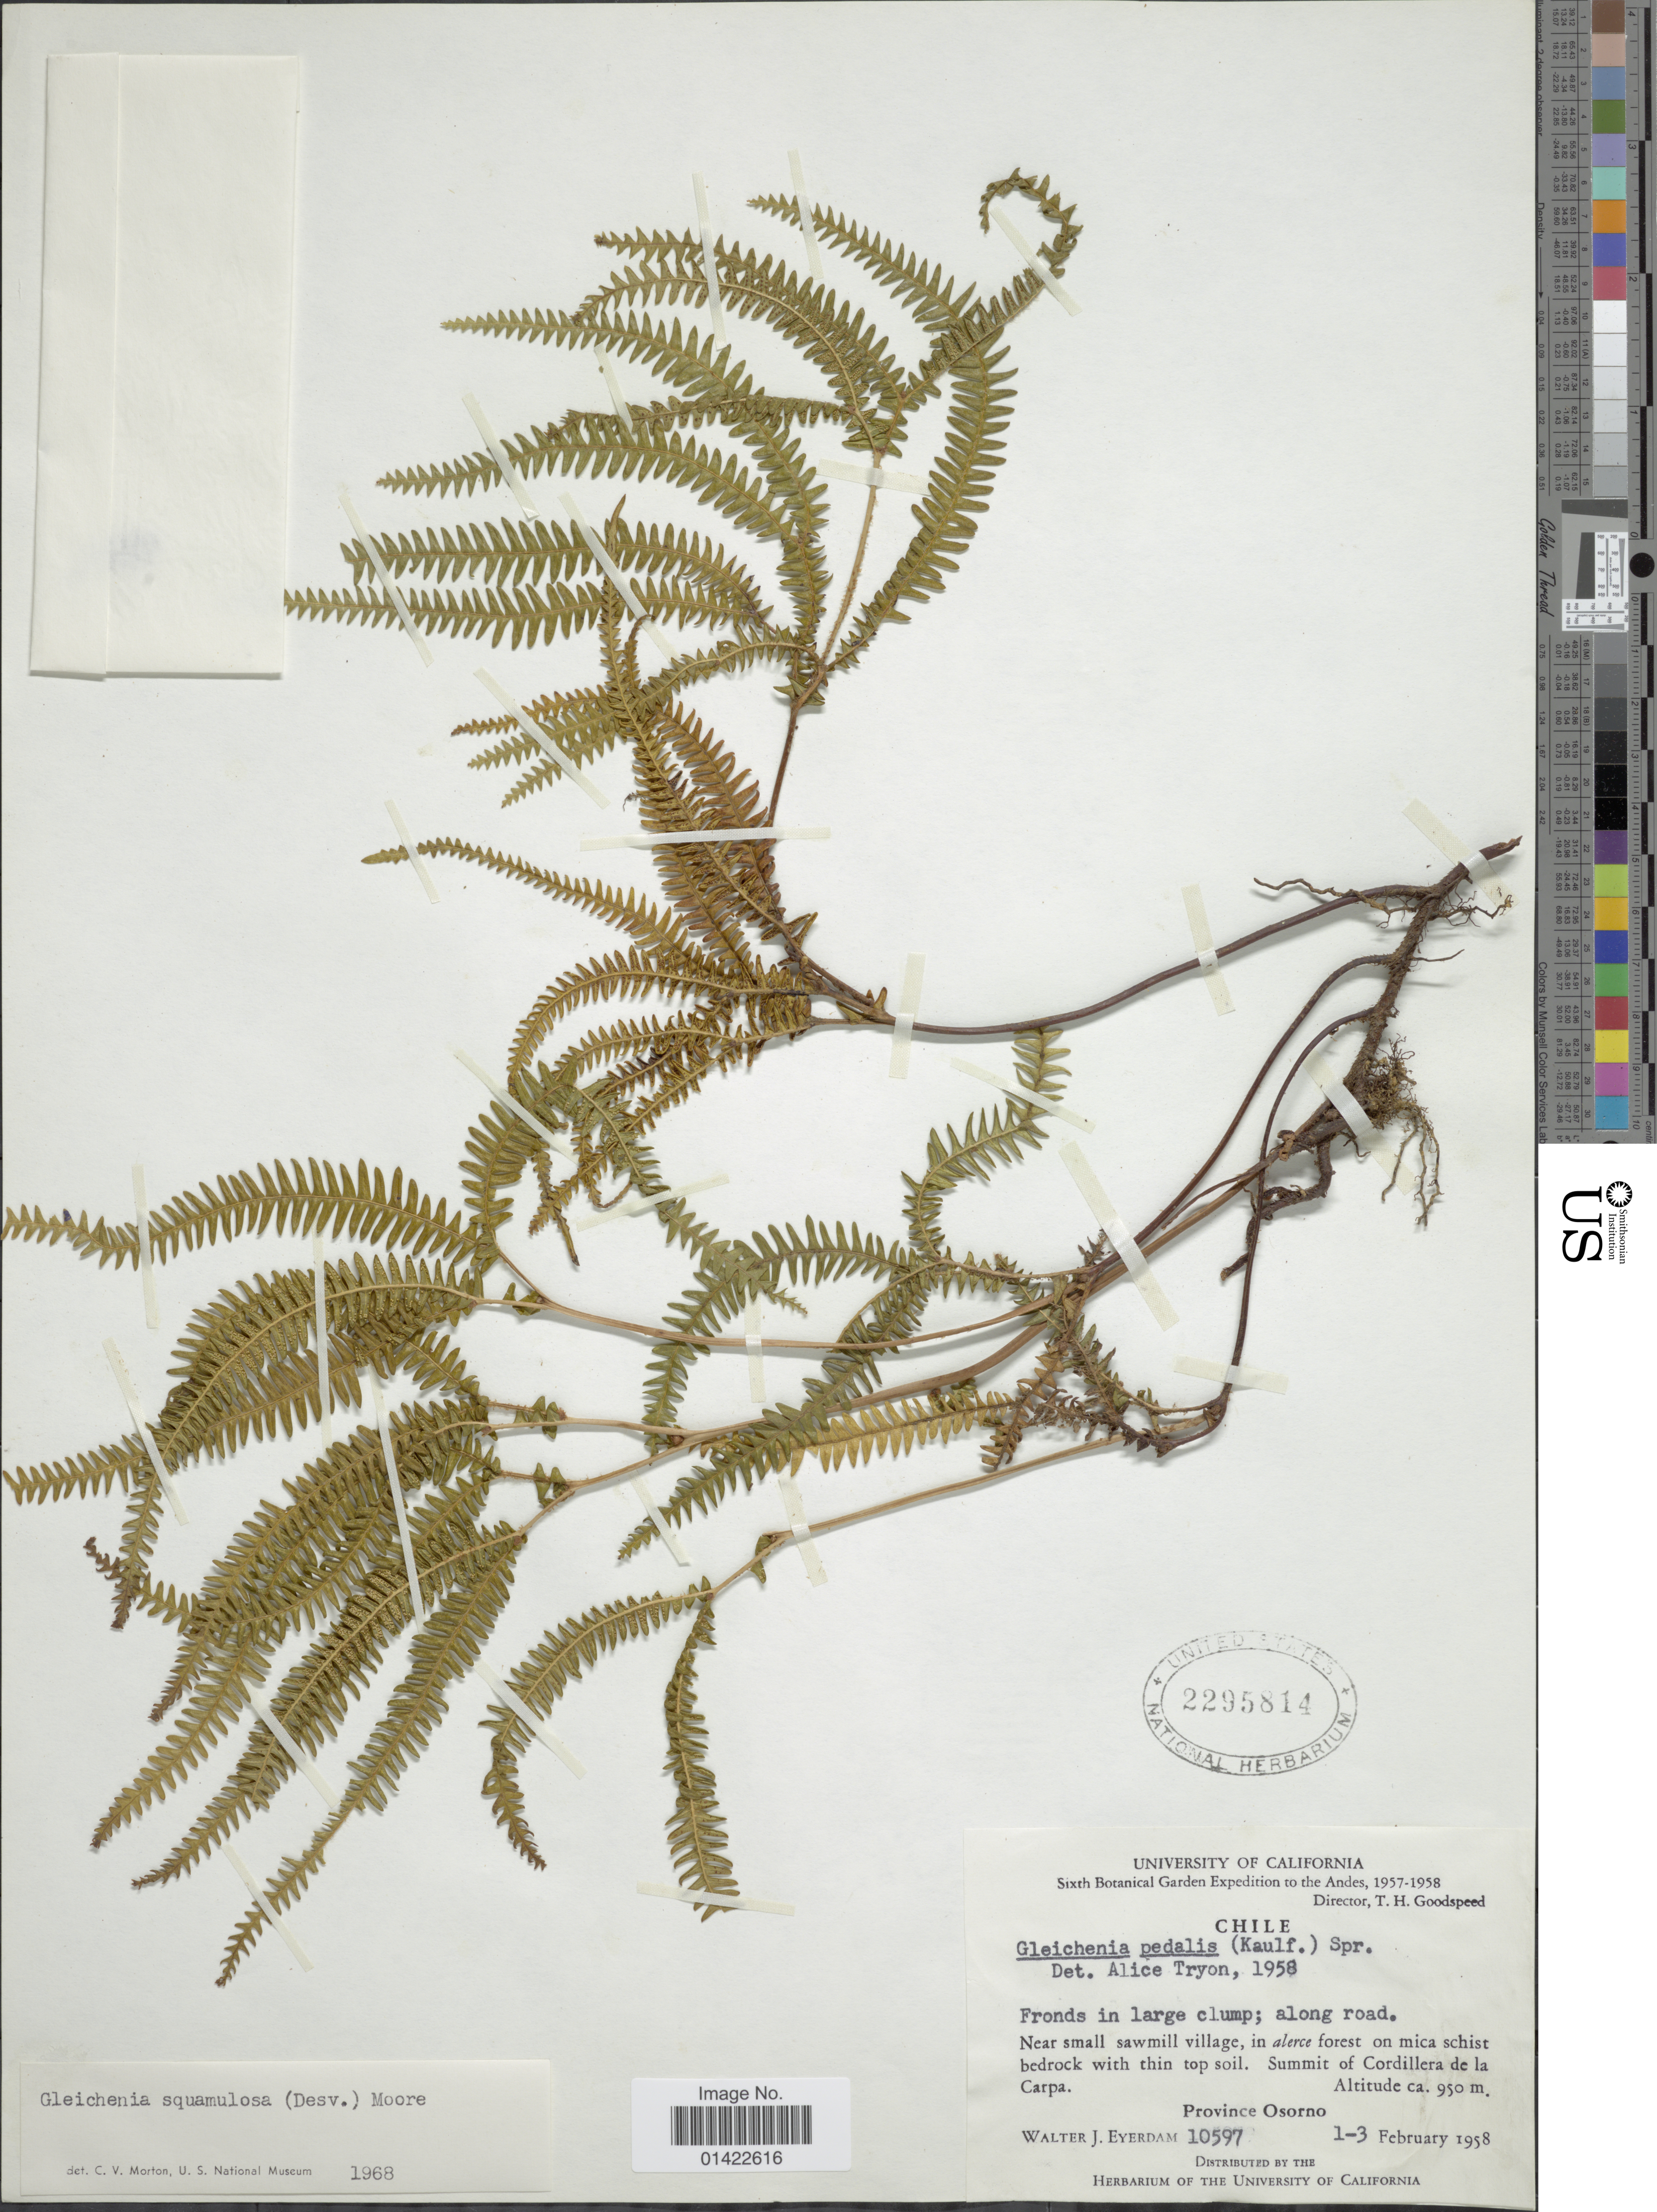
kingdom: Plantae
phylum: Tracheophyta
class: Polypodiopsida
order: Gleicheniales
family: Gleicheniaceae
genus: Sticherus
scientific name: Sticherus squamulosus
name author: (Desv.) Nakai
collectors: W. J. Eyerdam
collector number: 10597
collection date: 1958-02-01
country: Chile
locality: Near sawmill village. Province Osorno. Summit of Cordillera de la Carpa.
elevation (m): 950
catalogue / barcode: US 2295814